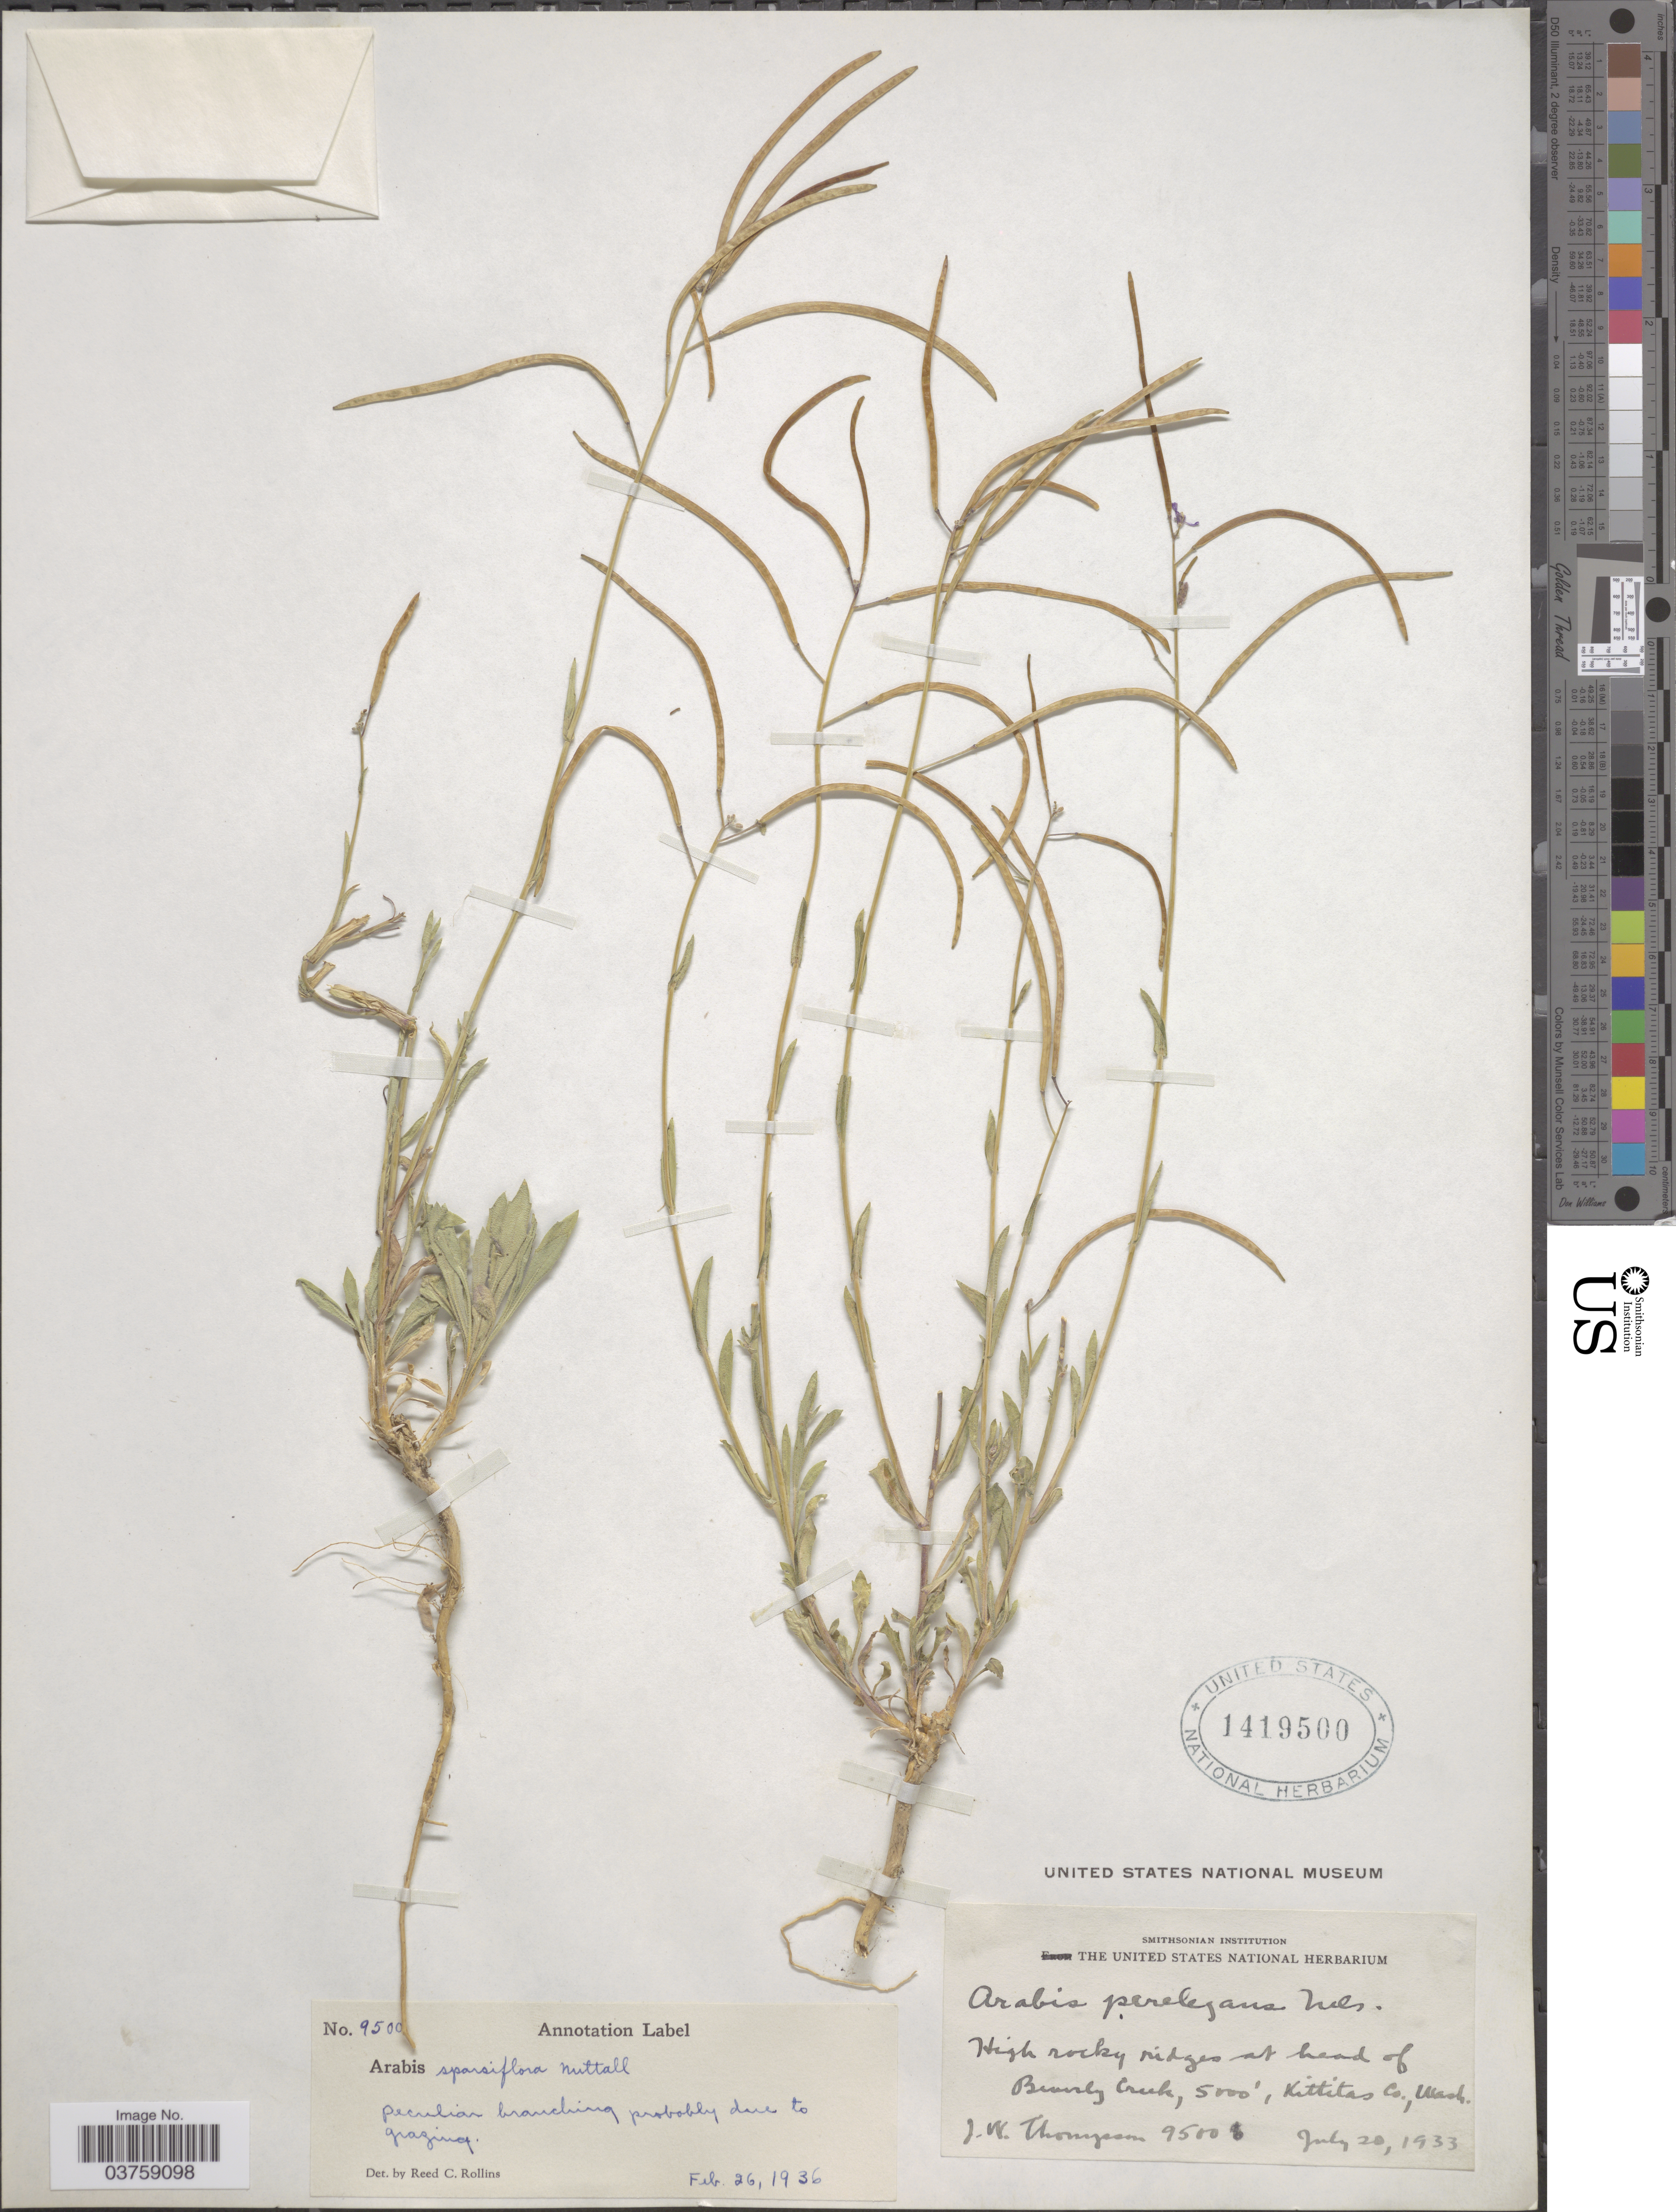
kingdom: Plantae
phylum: Tracheophyta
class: Magnoliopsida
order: Brassicales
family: Brassicaceae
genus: Arabis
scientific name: Arabis sparsiflora var. subvillosa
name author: (S. Watson) Rollins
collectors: J. Thompson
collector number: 9500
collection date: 1933-07-20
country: United States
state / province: Washington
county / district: Kittitas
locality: High rocky ridges at head of Beverly Creek. Kittitas Co.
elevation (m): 1524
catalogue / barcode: US 1419500